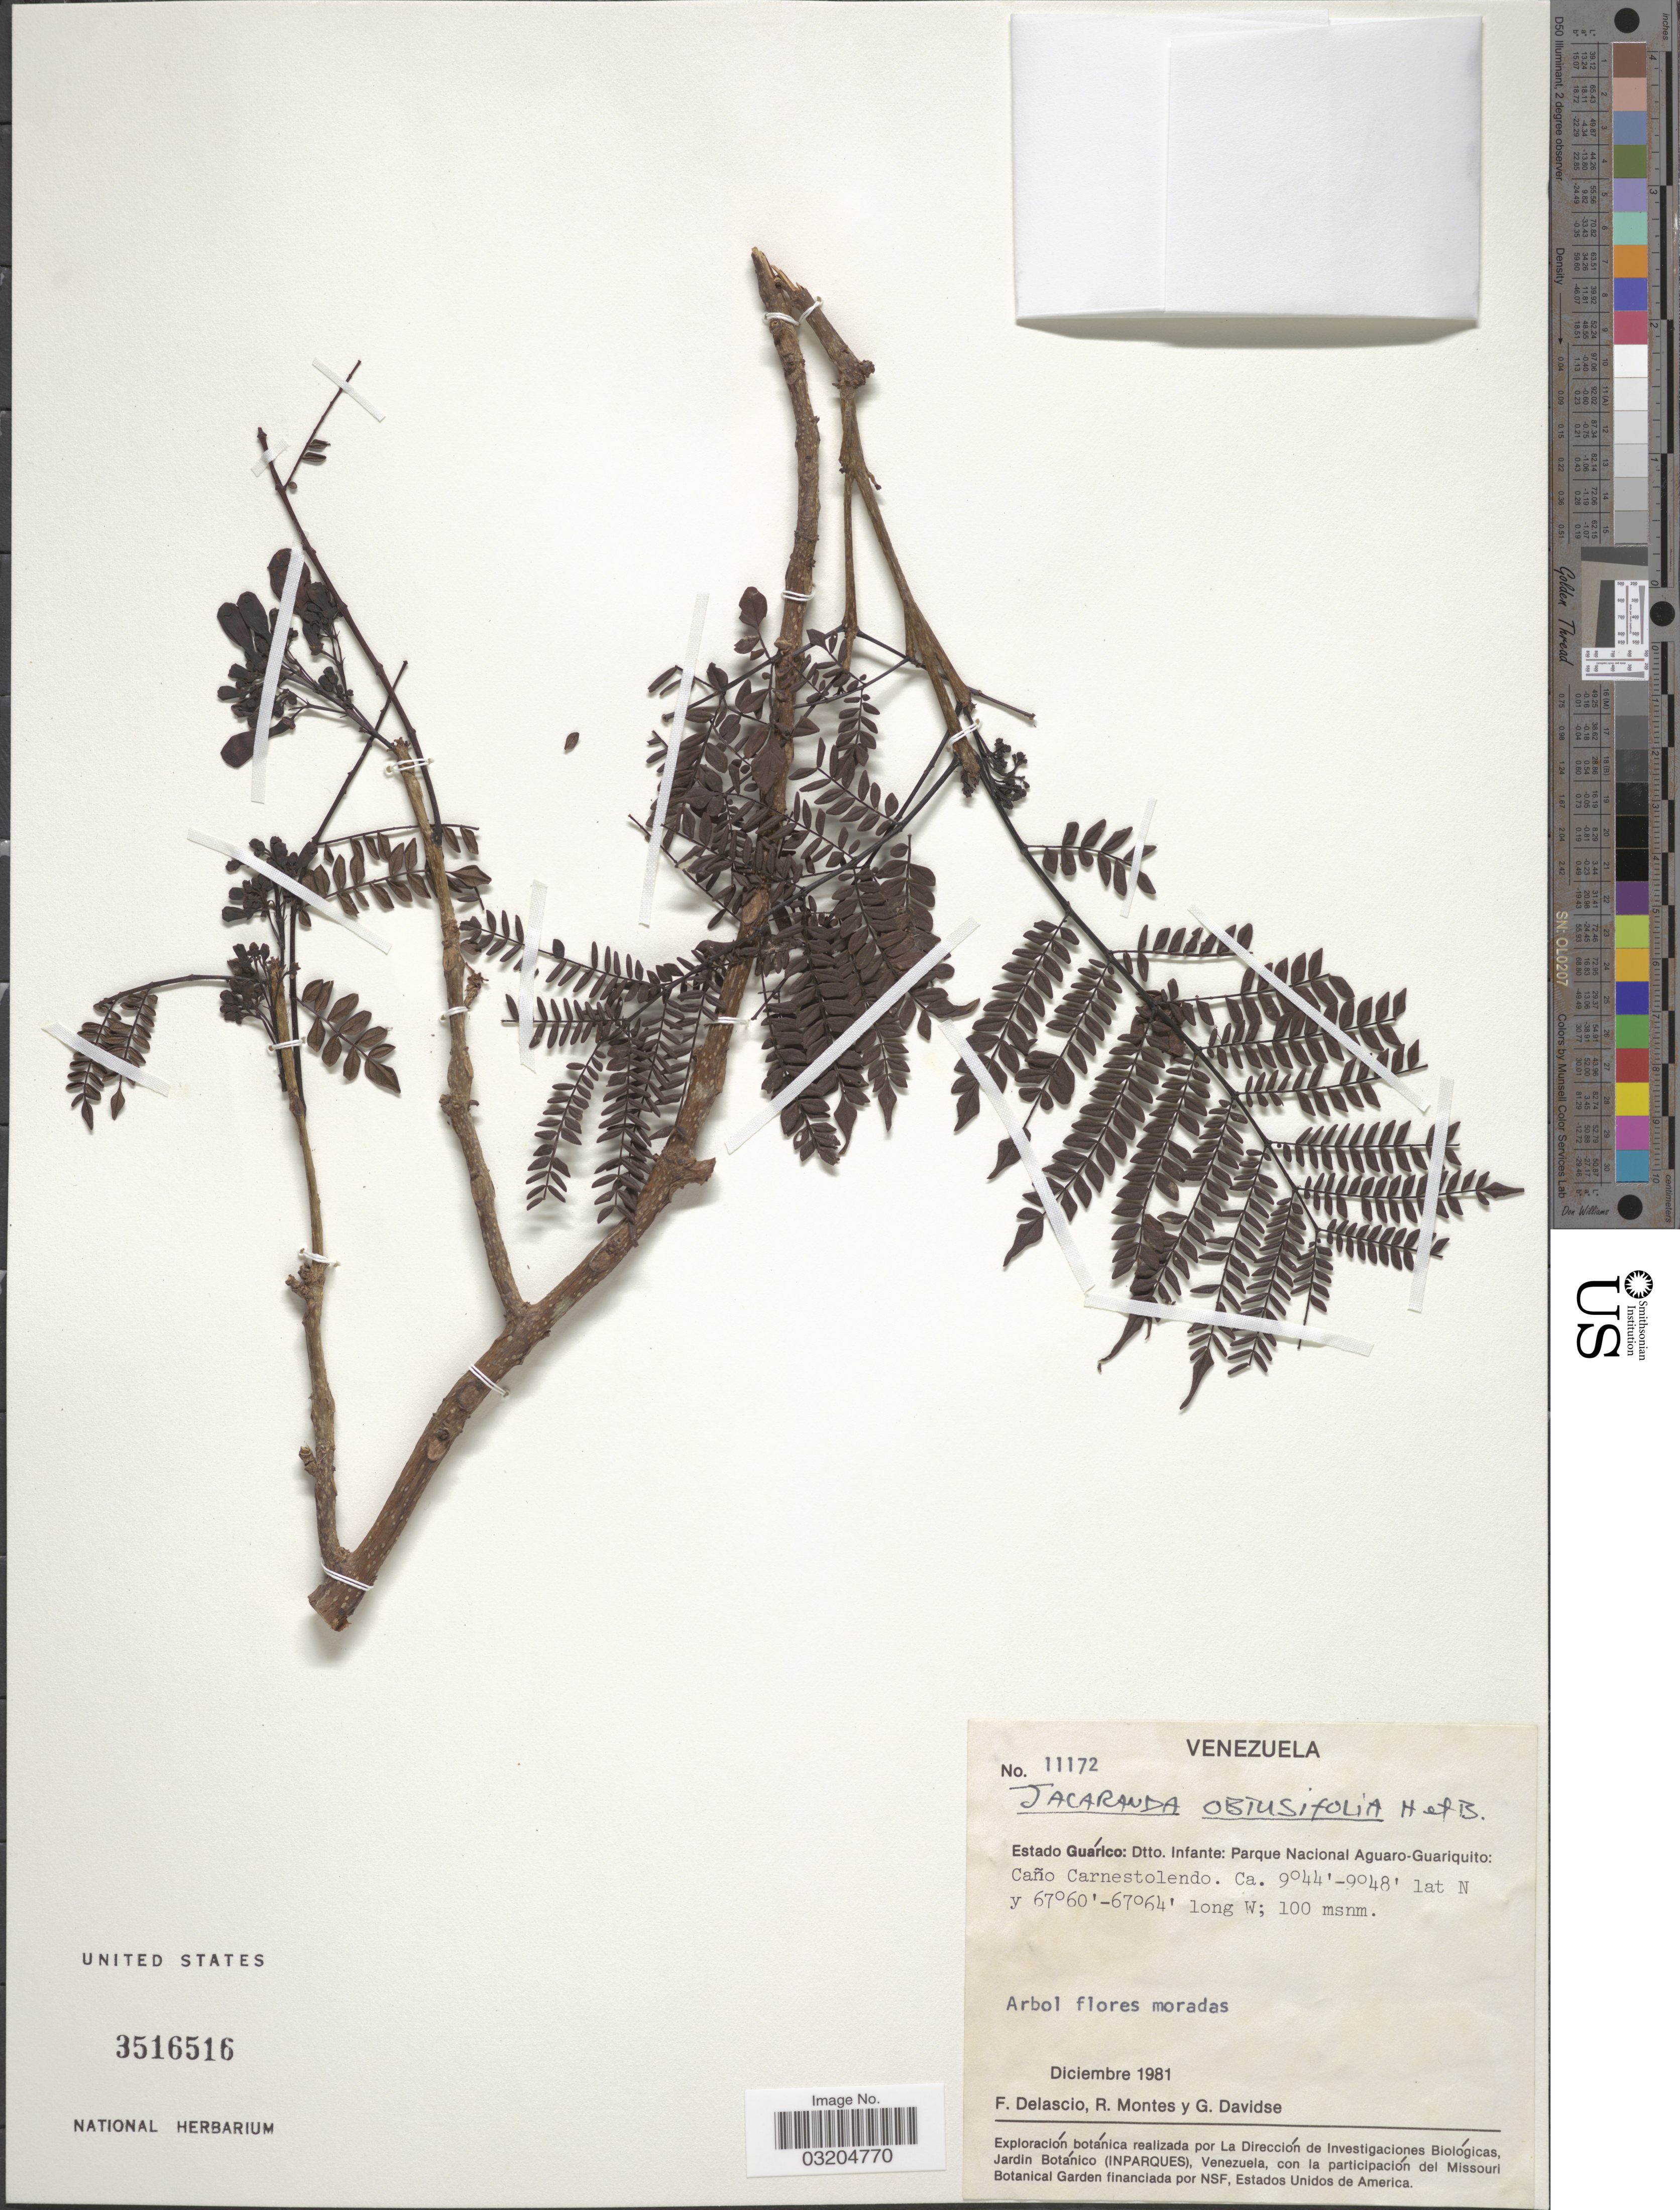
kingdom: Plantae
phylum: Tracheophyta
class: Magnoliopsida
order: Lamiales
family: Bignoniaceae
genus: Jacaranda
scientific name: Jacaranda obtusifolia subsp. obtusifolia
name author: Bonpl.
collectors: F. Delascio C., R. Montes & G. Davidse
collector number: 11172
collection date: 1981-12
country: Venezuela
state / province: Guárico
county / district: Leonardo Infante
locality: Dtto. Guárico: Dtto. Infante: Parque Nacional Aguaro-Guariquito: Caño Carnestolendo.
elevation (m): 100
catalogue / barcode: US 3516516